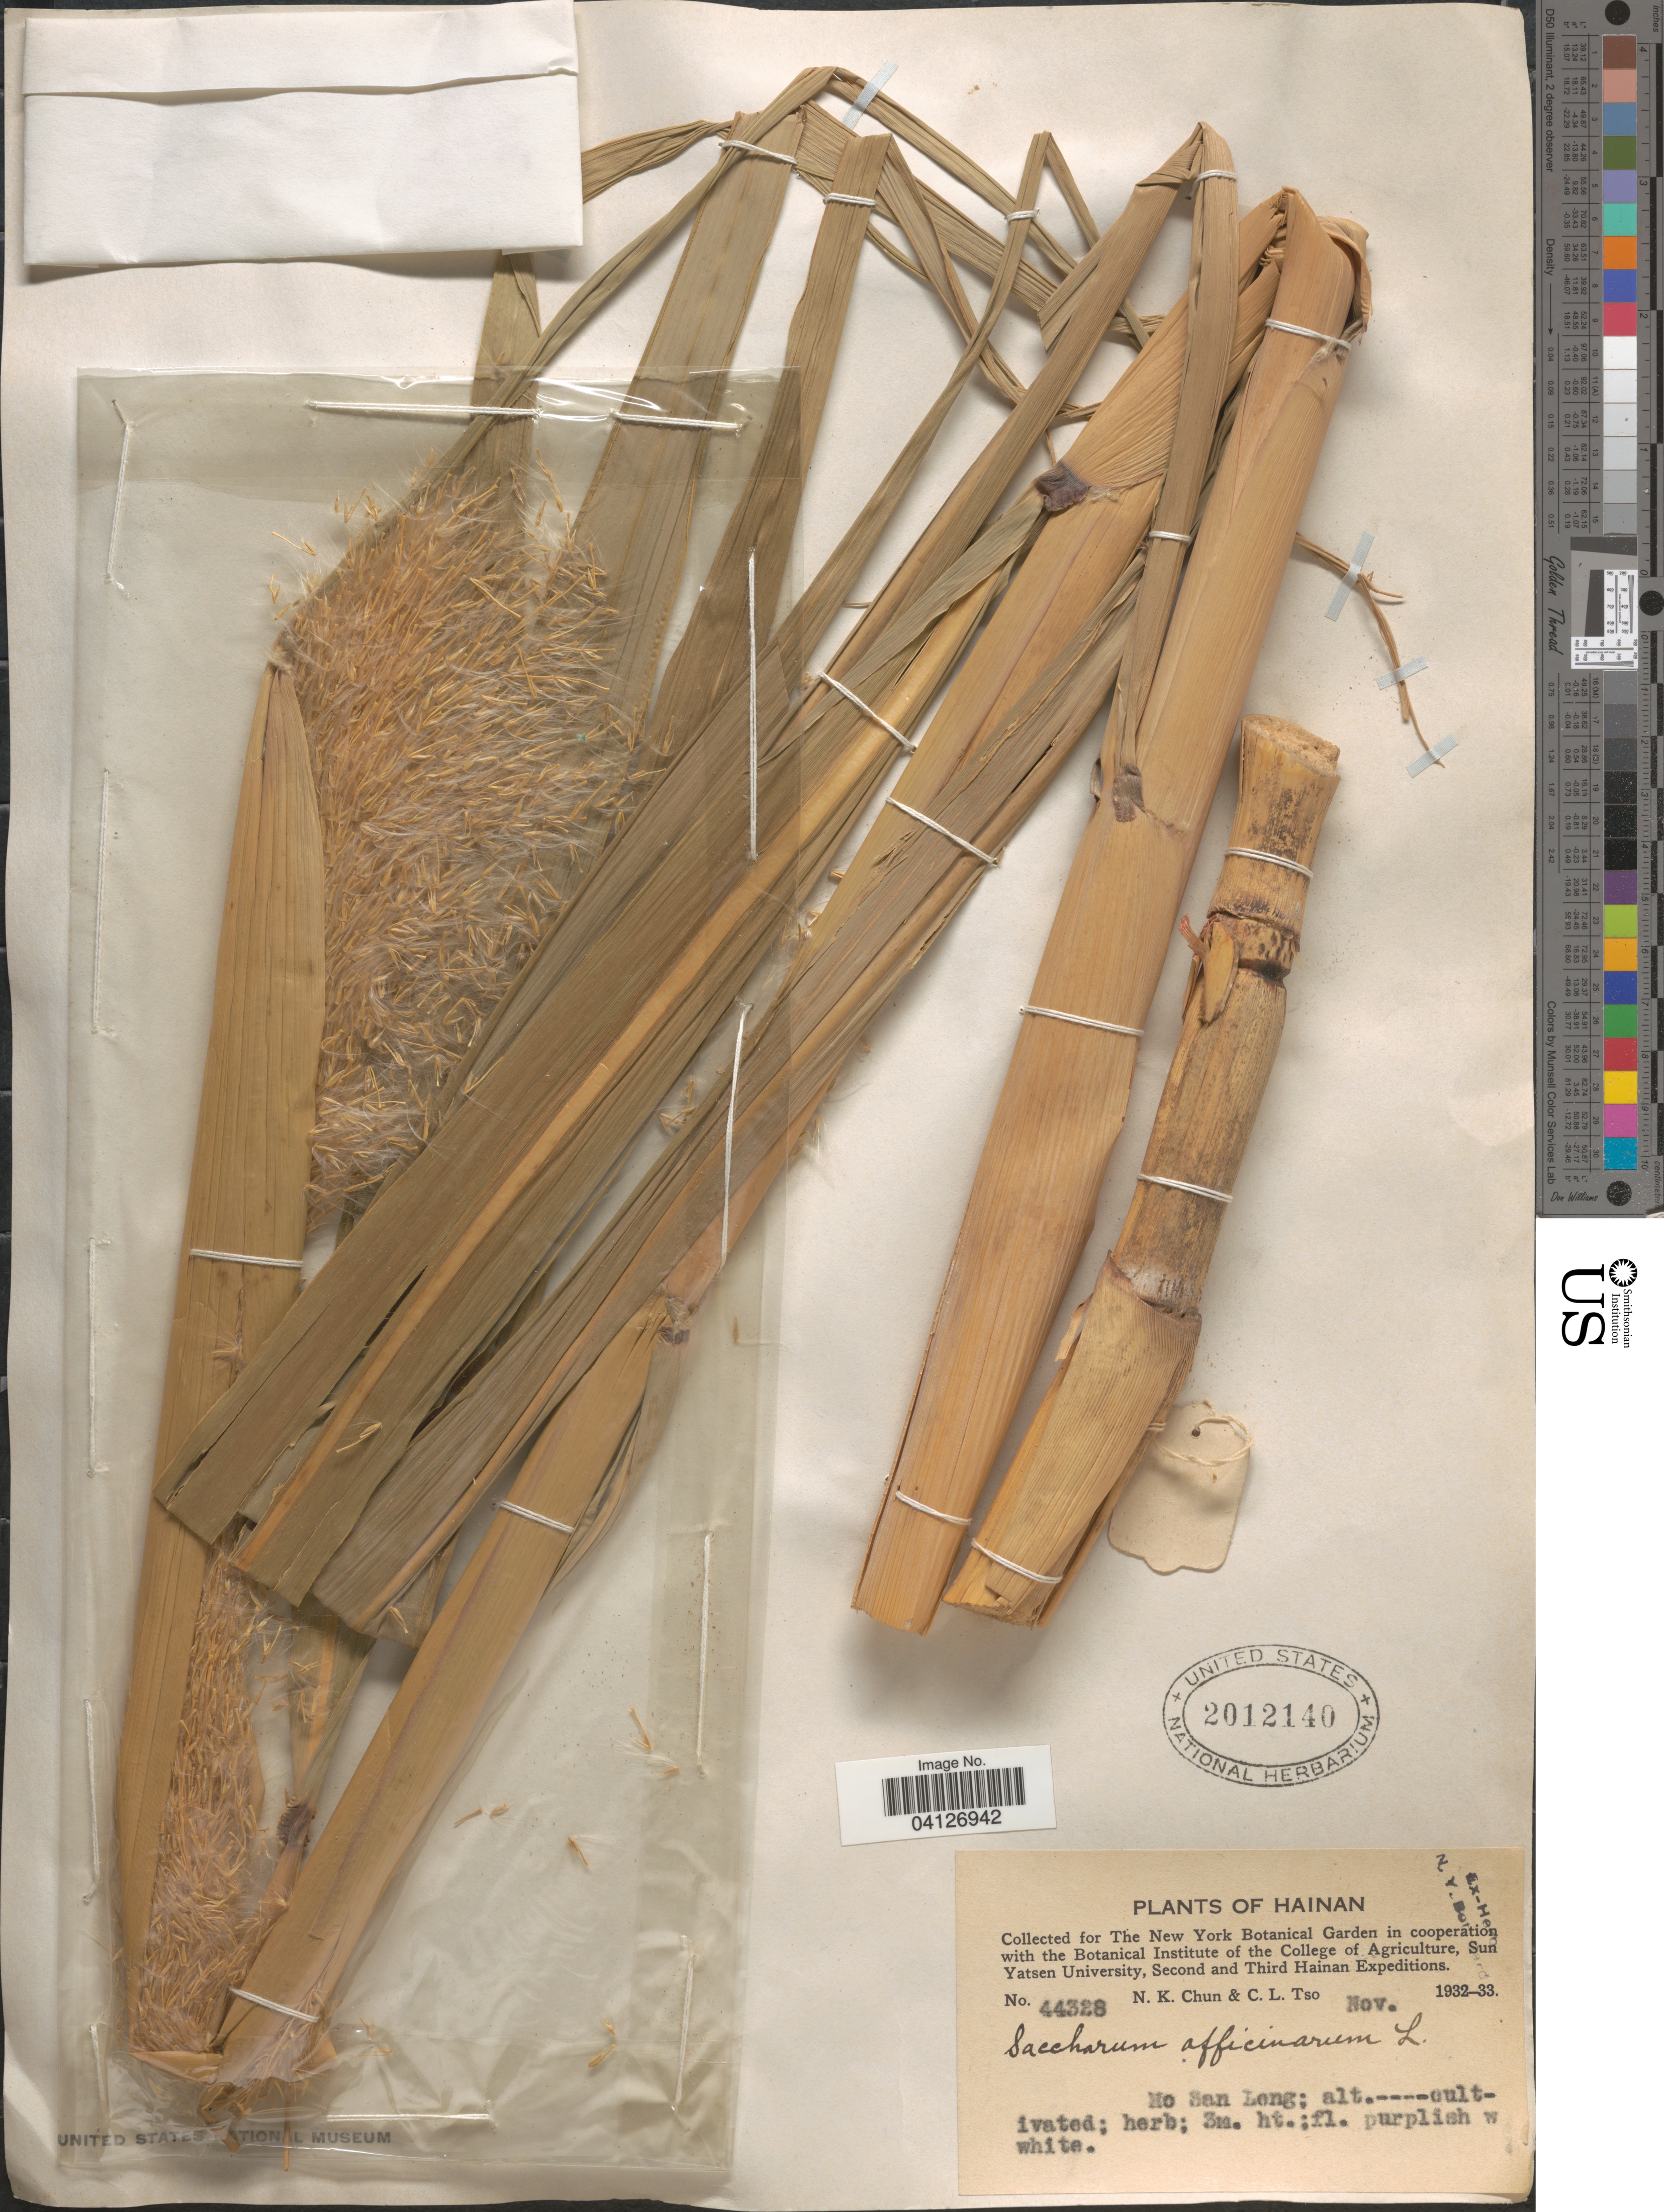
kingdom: Plantae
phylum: Tracheophyta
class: Liliopsida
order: Poales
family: Poaceae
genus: Saccharum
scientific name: Saccharum officinarum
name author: L.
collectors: N. K. Chun & C. Tso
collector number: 44328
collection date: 1932-11/1933-11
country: China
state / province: Hainan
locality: Second and Third Hainan Expeditions. Mo San Leng; cultivated.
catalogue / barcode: US 2012140